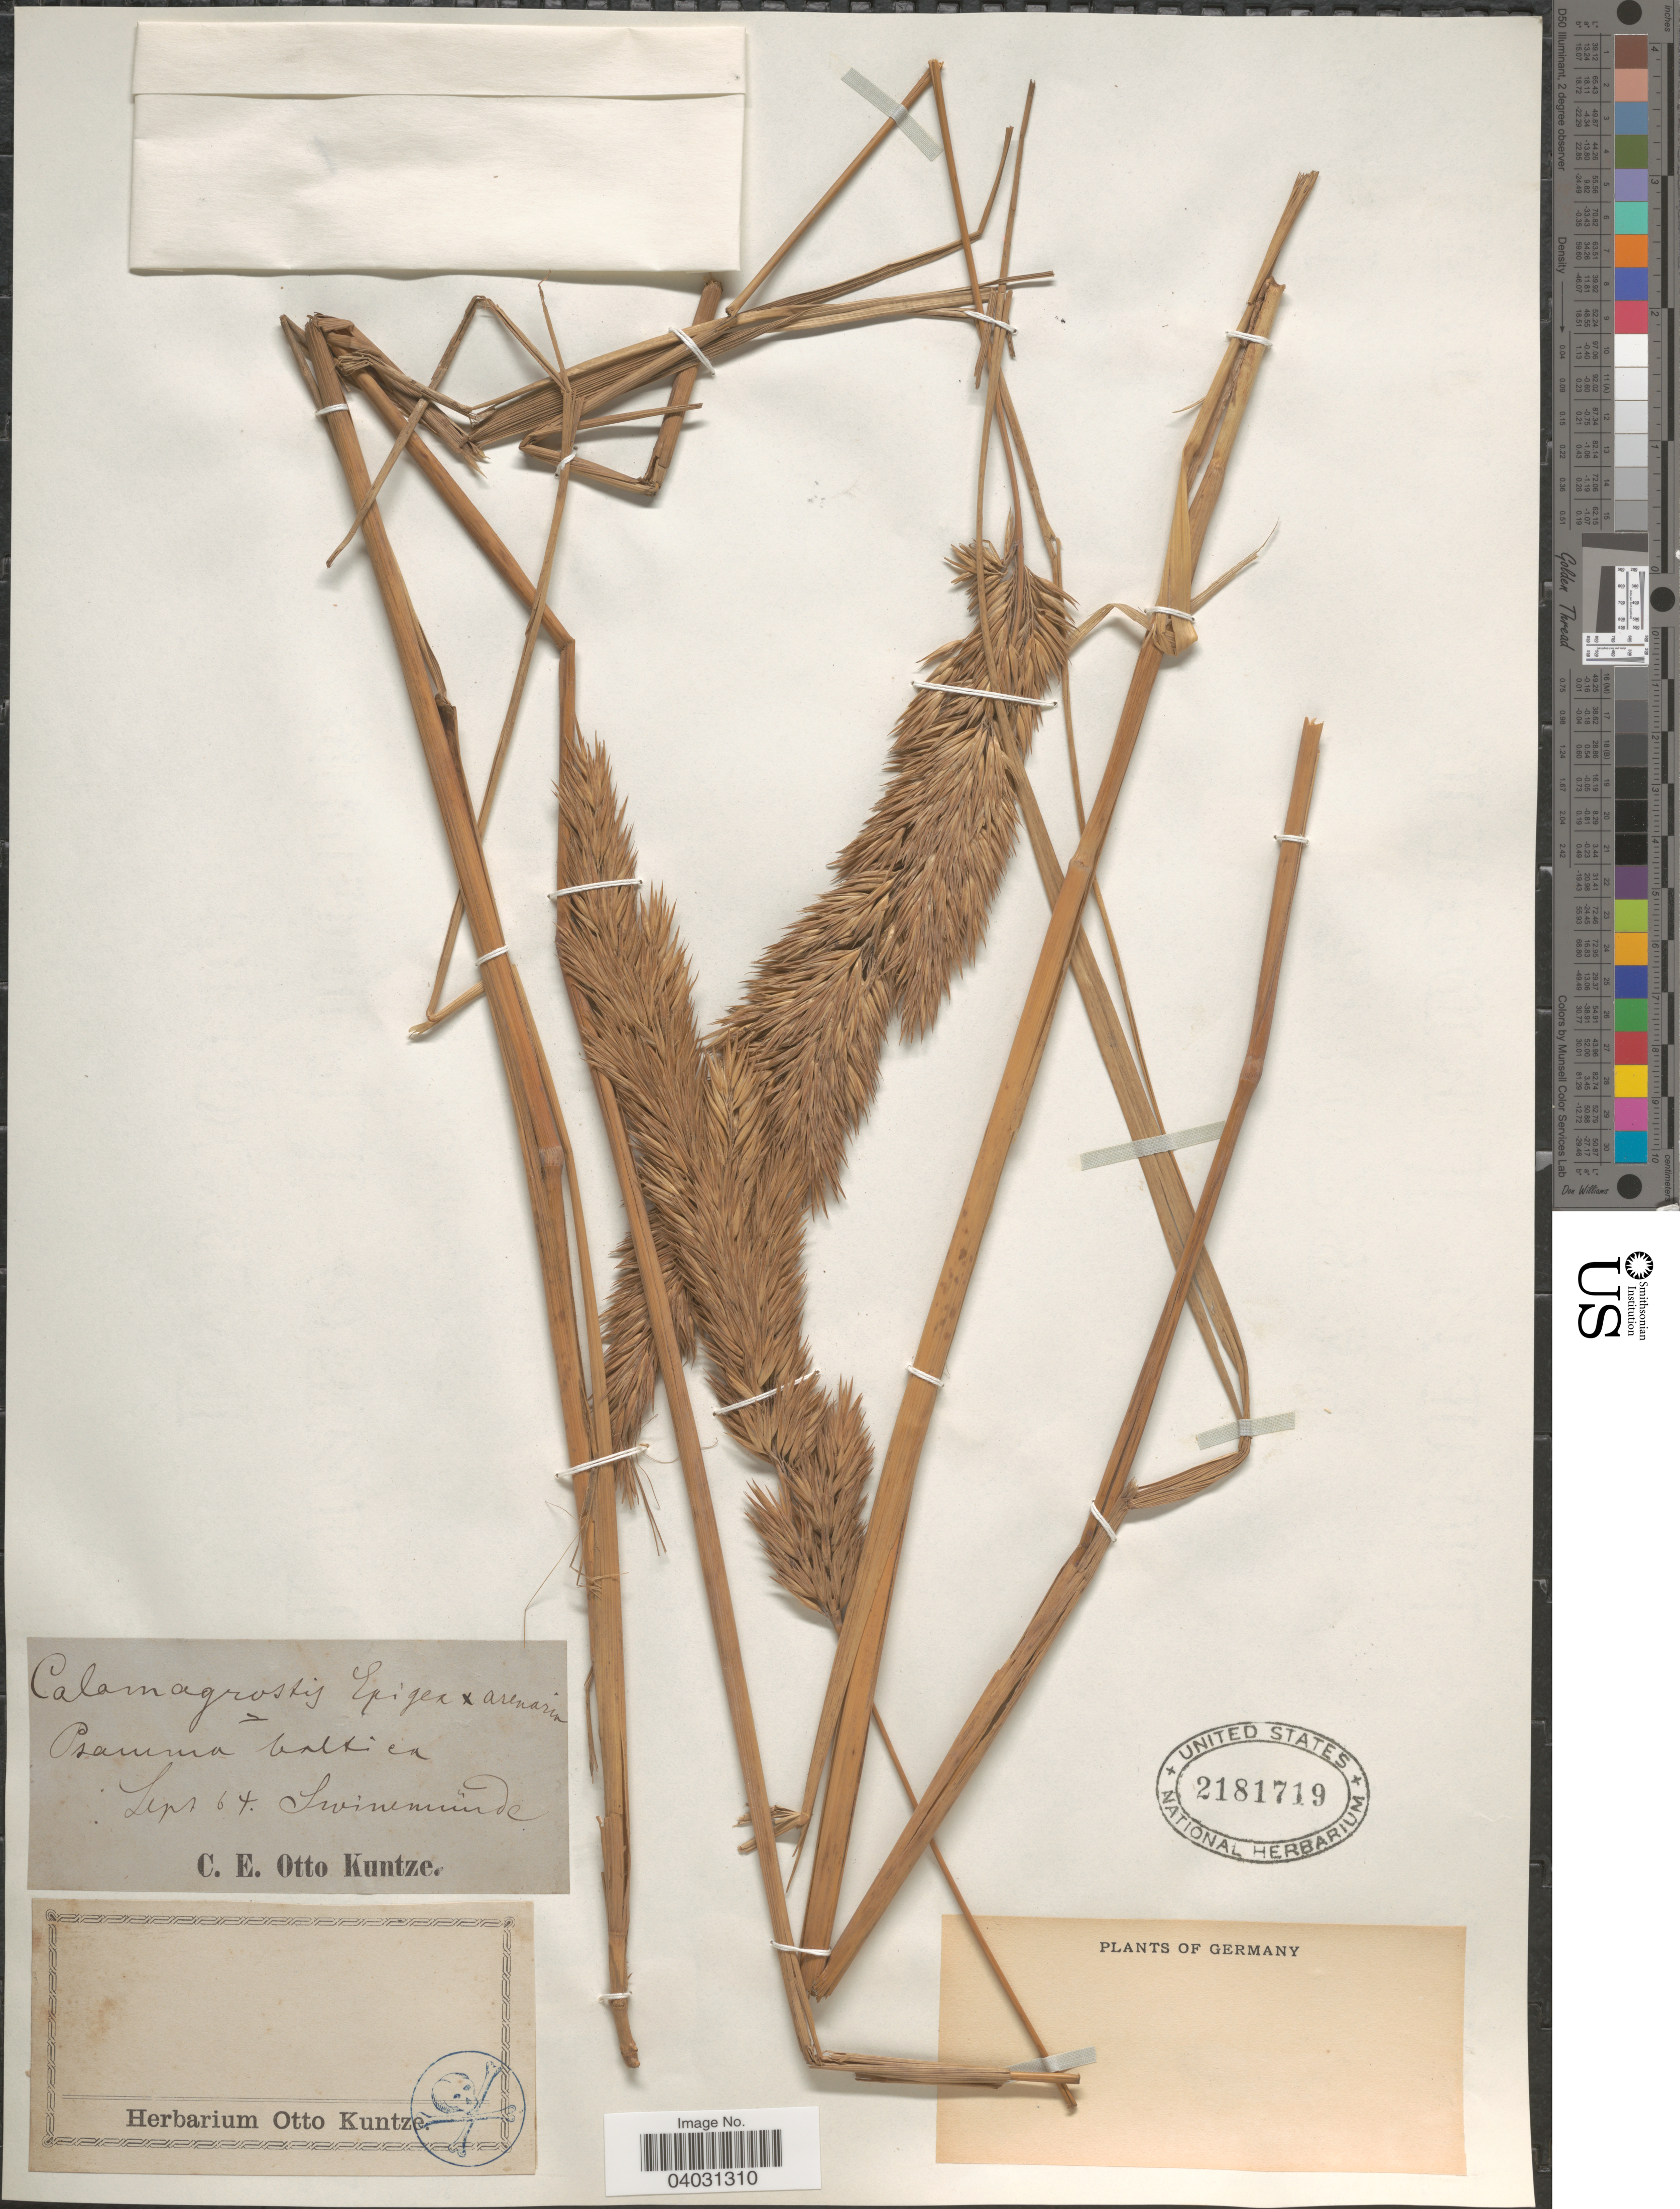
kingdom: Plantae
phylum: Tracheophyta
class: Liliopsida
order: Poales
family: Poaceae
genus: Calamagrostis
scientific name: Calamagrostis epigeios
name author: (L.) Roth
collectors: C.E.O. Kuntze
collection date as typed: Transcribed d/m/y: /9/64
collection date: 1864-09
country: Poland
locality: Swinemunde.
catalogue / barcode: US 2181719